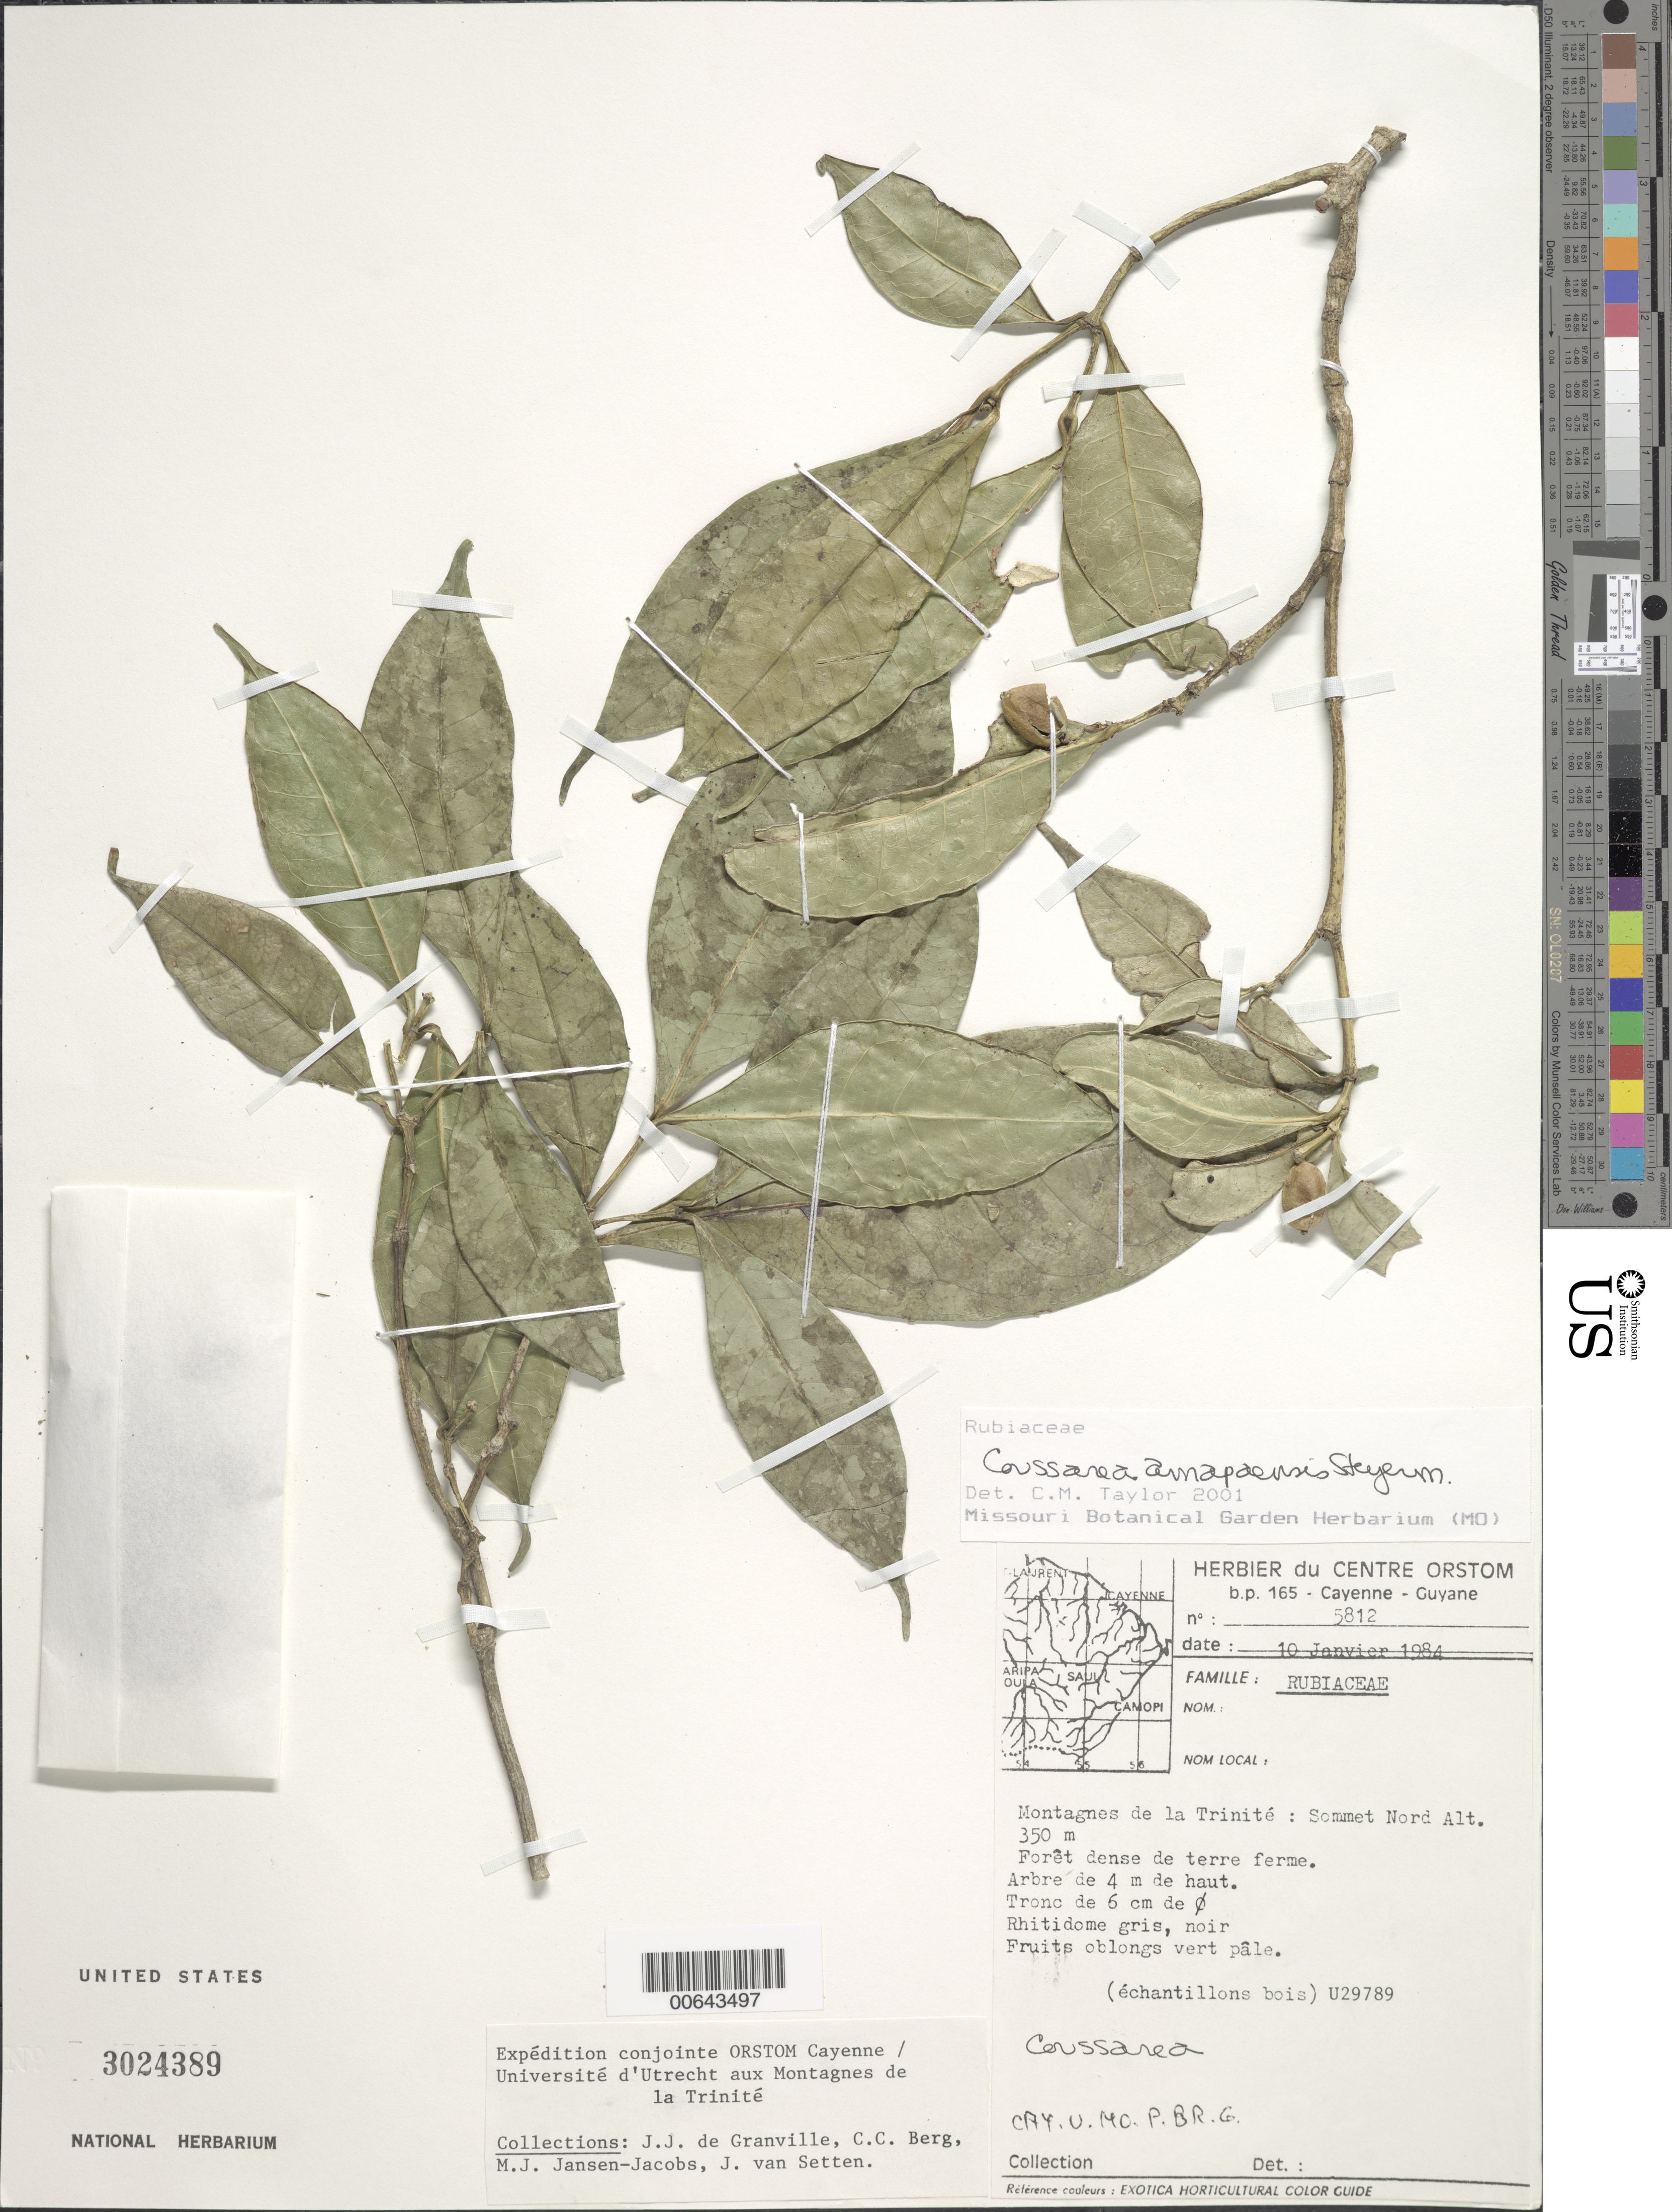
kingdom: Plantae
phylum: Tracheophyta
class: Magnoliopsida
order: Gentianales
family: Rubiaceae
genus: Coussarea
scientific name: Coussarea amapaensis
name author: Steyerm.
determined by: Taylor, Charlotte M.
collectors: J.-J. de Granville, C. C. Berg, M. J. Jansen-Jacobs & J. van Setten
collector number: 5812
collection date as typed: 10-Jan-84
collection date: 1984-01-10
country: French Guiana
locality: Montagnes de la Trinité, sommet Nord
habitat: Dense forest on terra firma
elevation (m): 350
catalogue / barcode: US 3024389